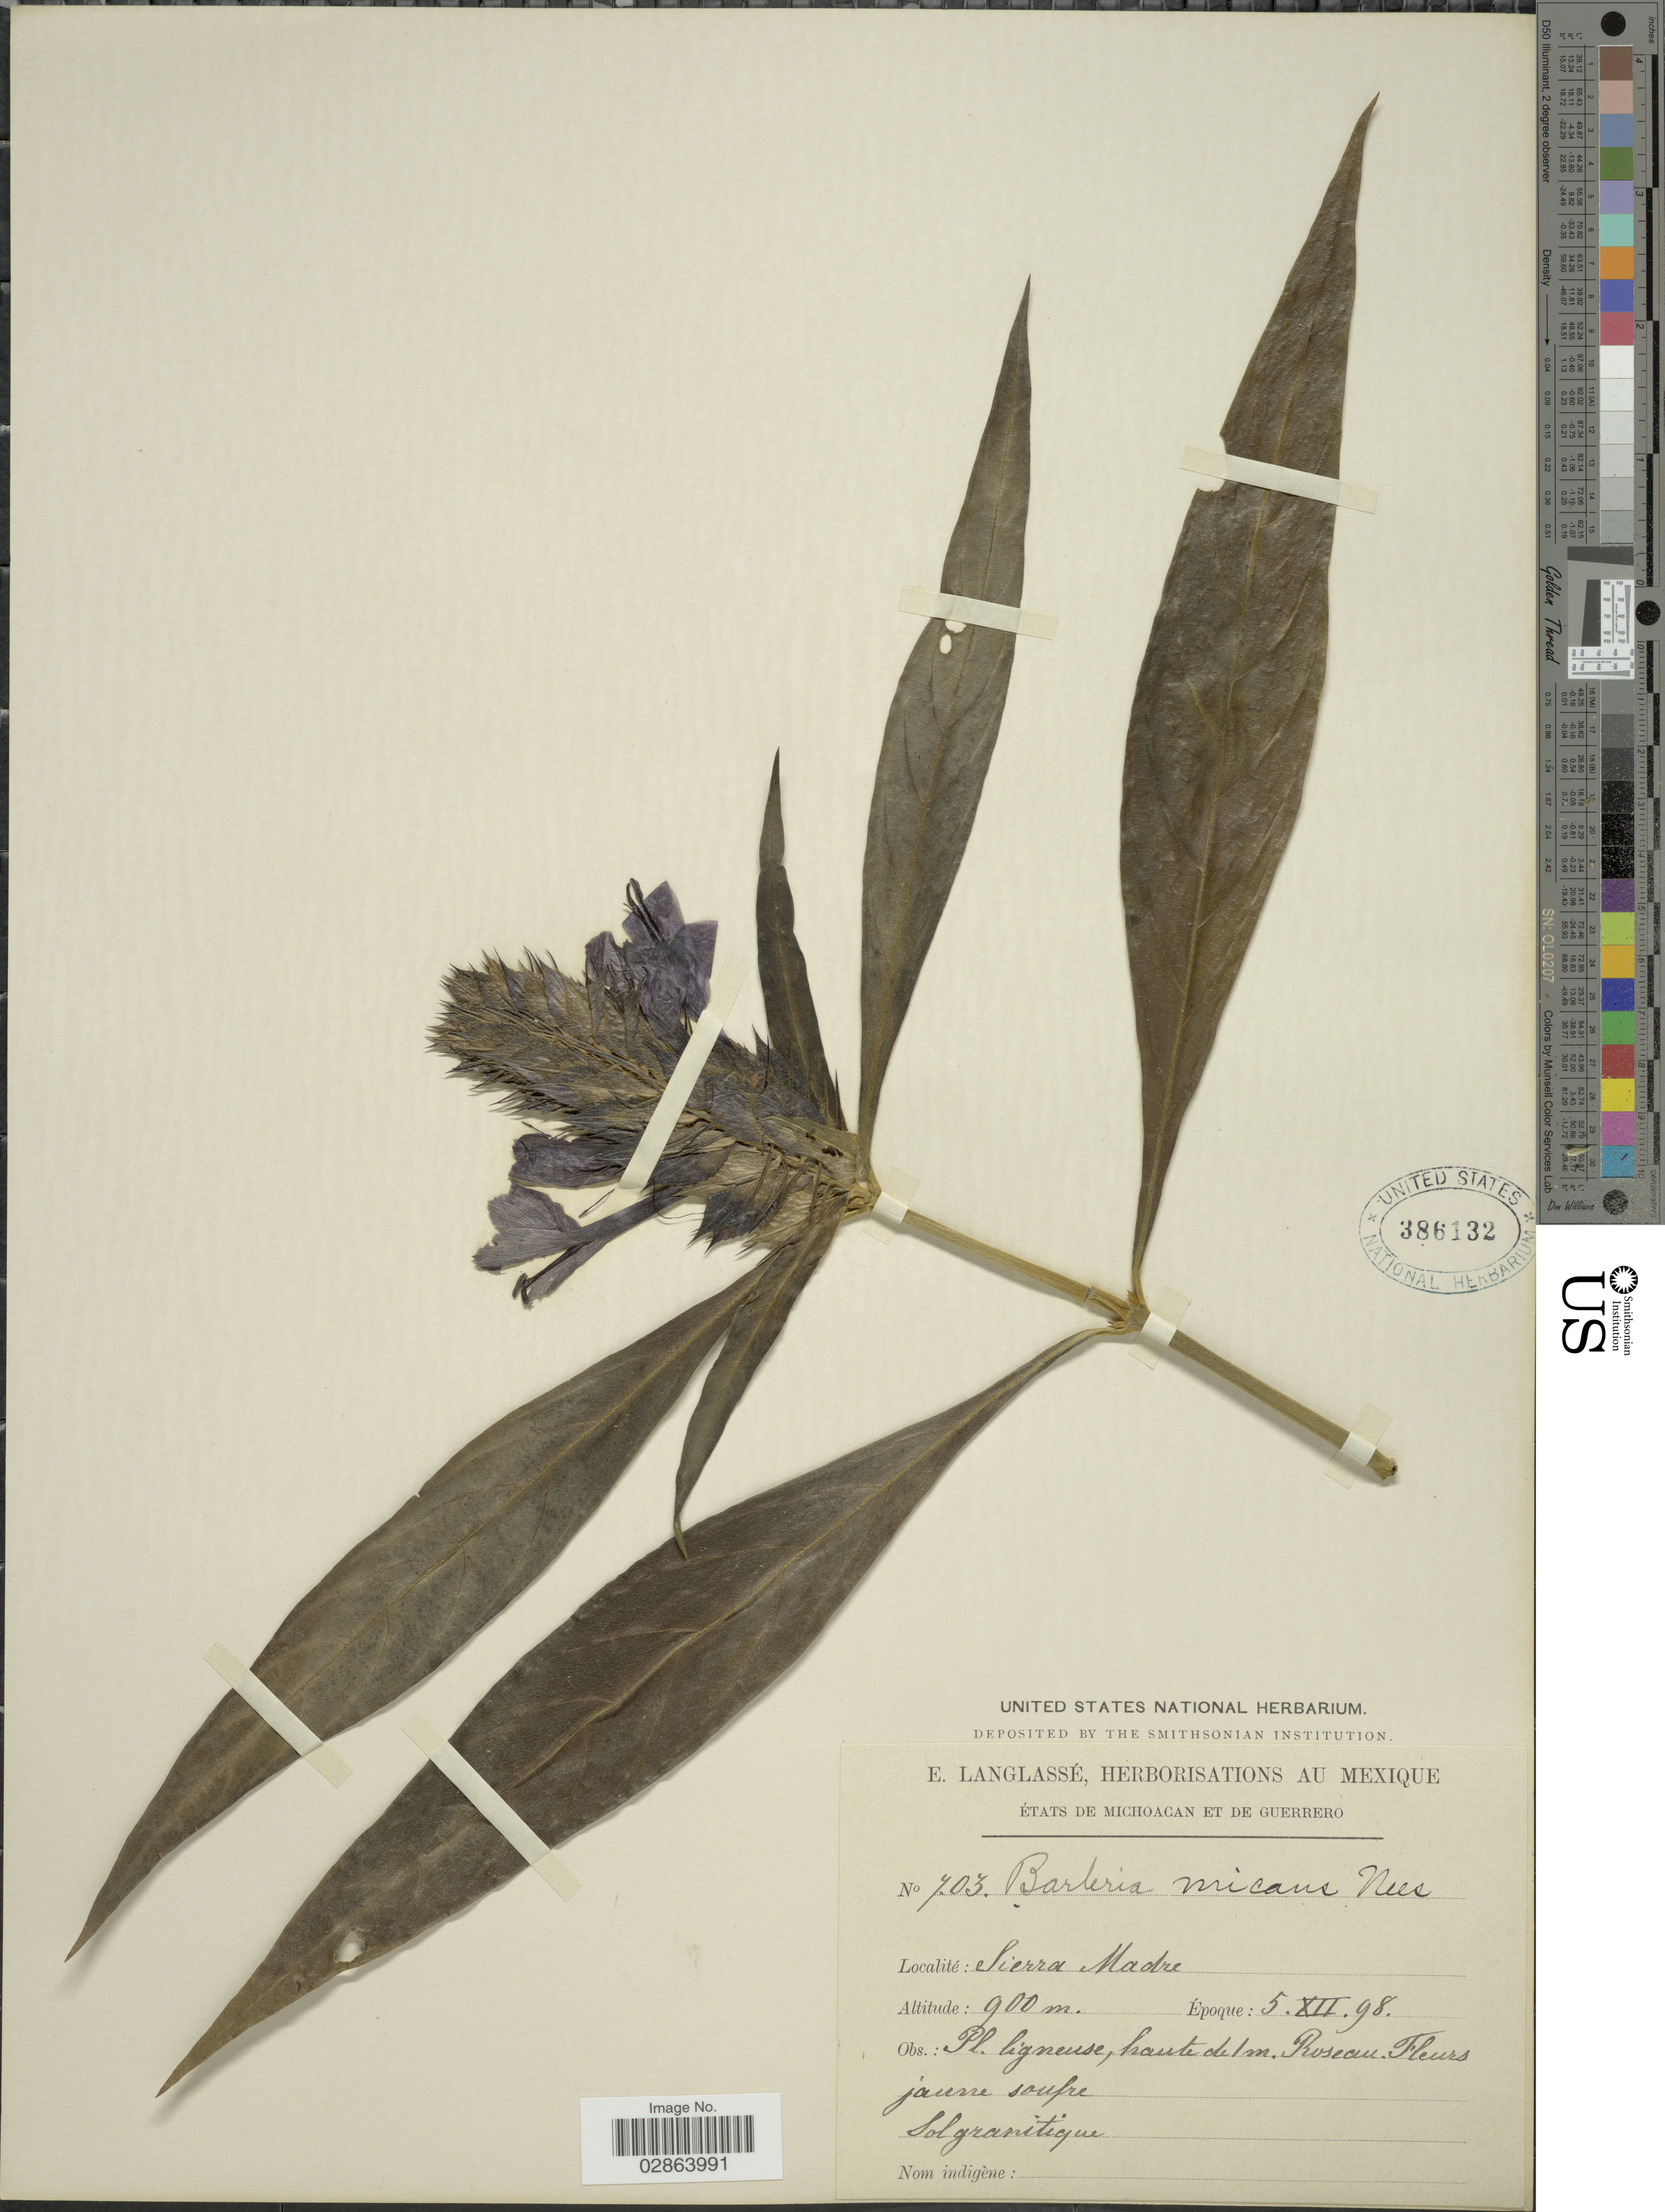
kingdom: Plantae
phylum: Tracheophyta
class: Magnoliopsida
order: Lamiales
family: Acanthaceae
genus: Barleria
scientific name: Barleria oenotheroides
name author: Dum. Cours.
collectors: E. Langlassé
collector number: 703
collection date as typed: Transcribed d/m/y: 5/12/98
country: Mexico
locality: États de Michoacan et de Guerrero, Sierra Madre.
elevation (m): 900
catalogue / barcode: US 386132